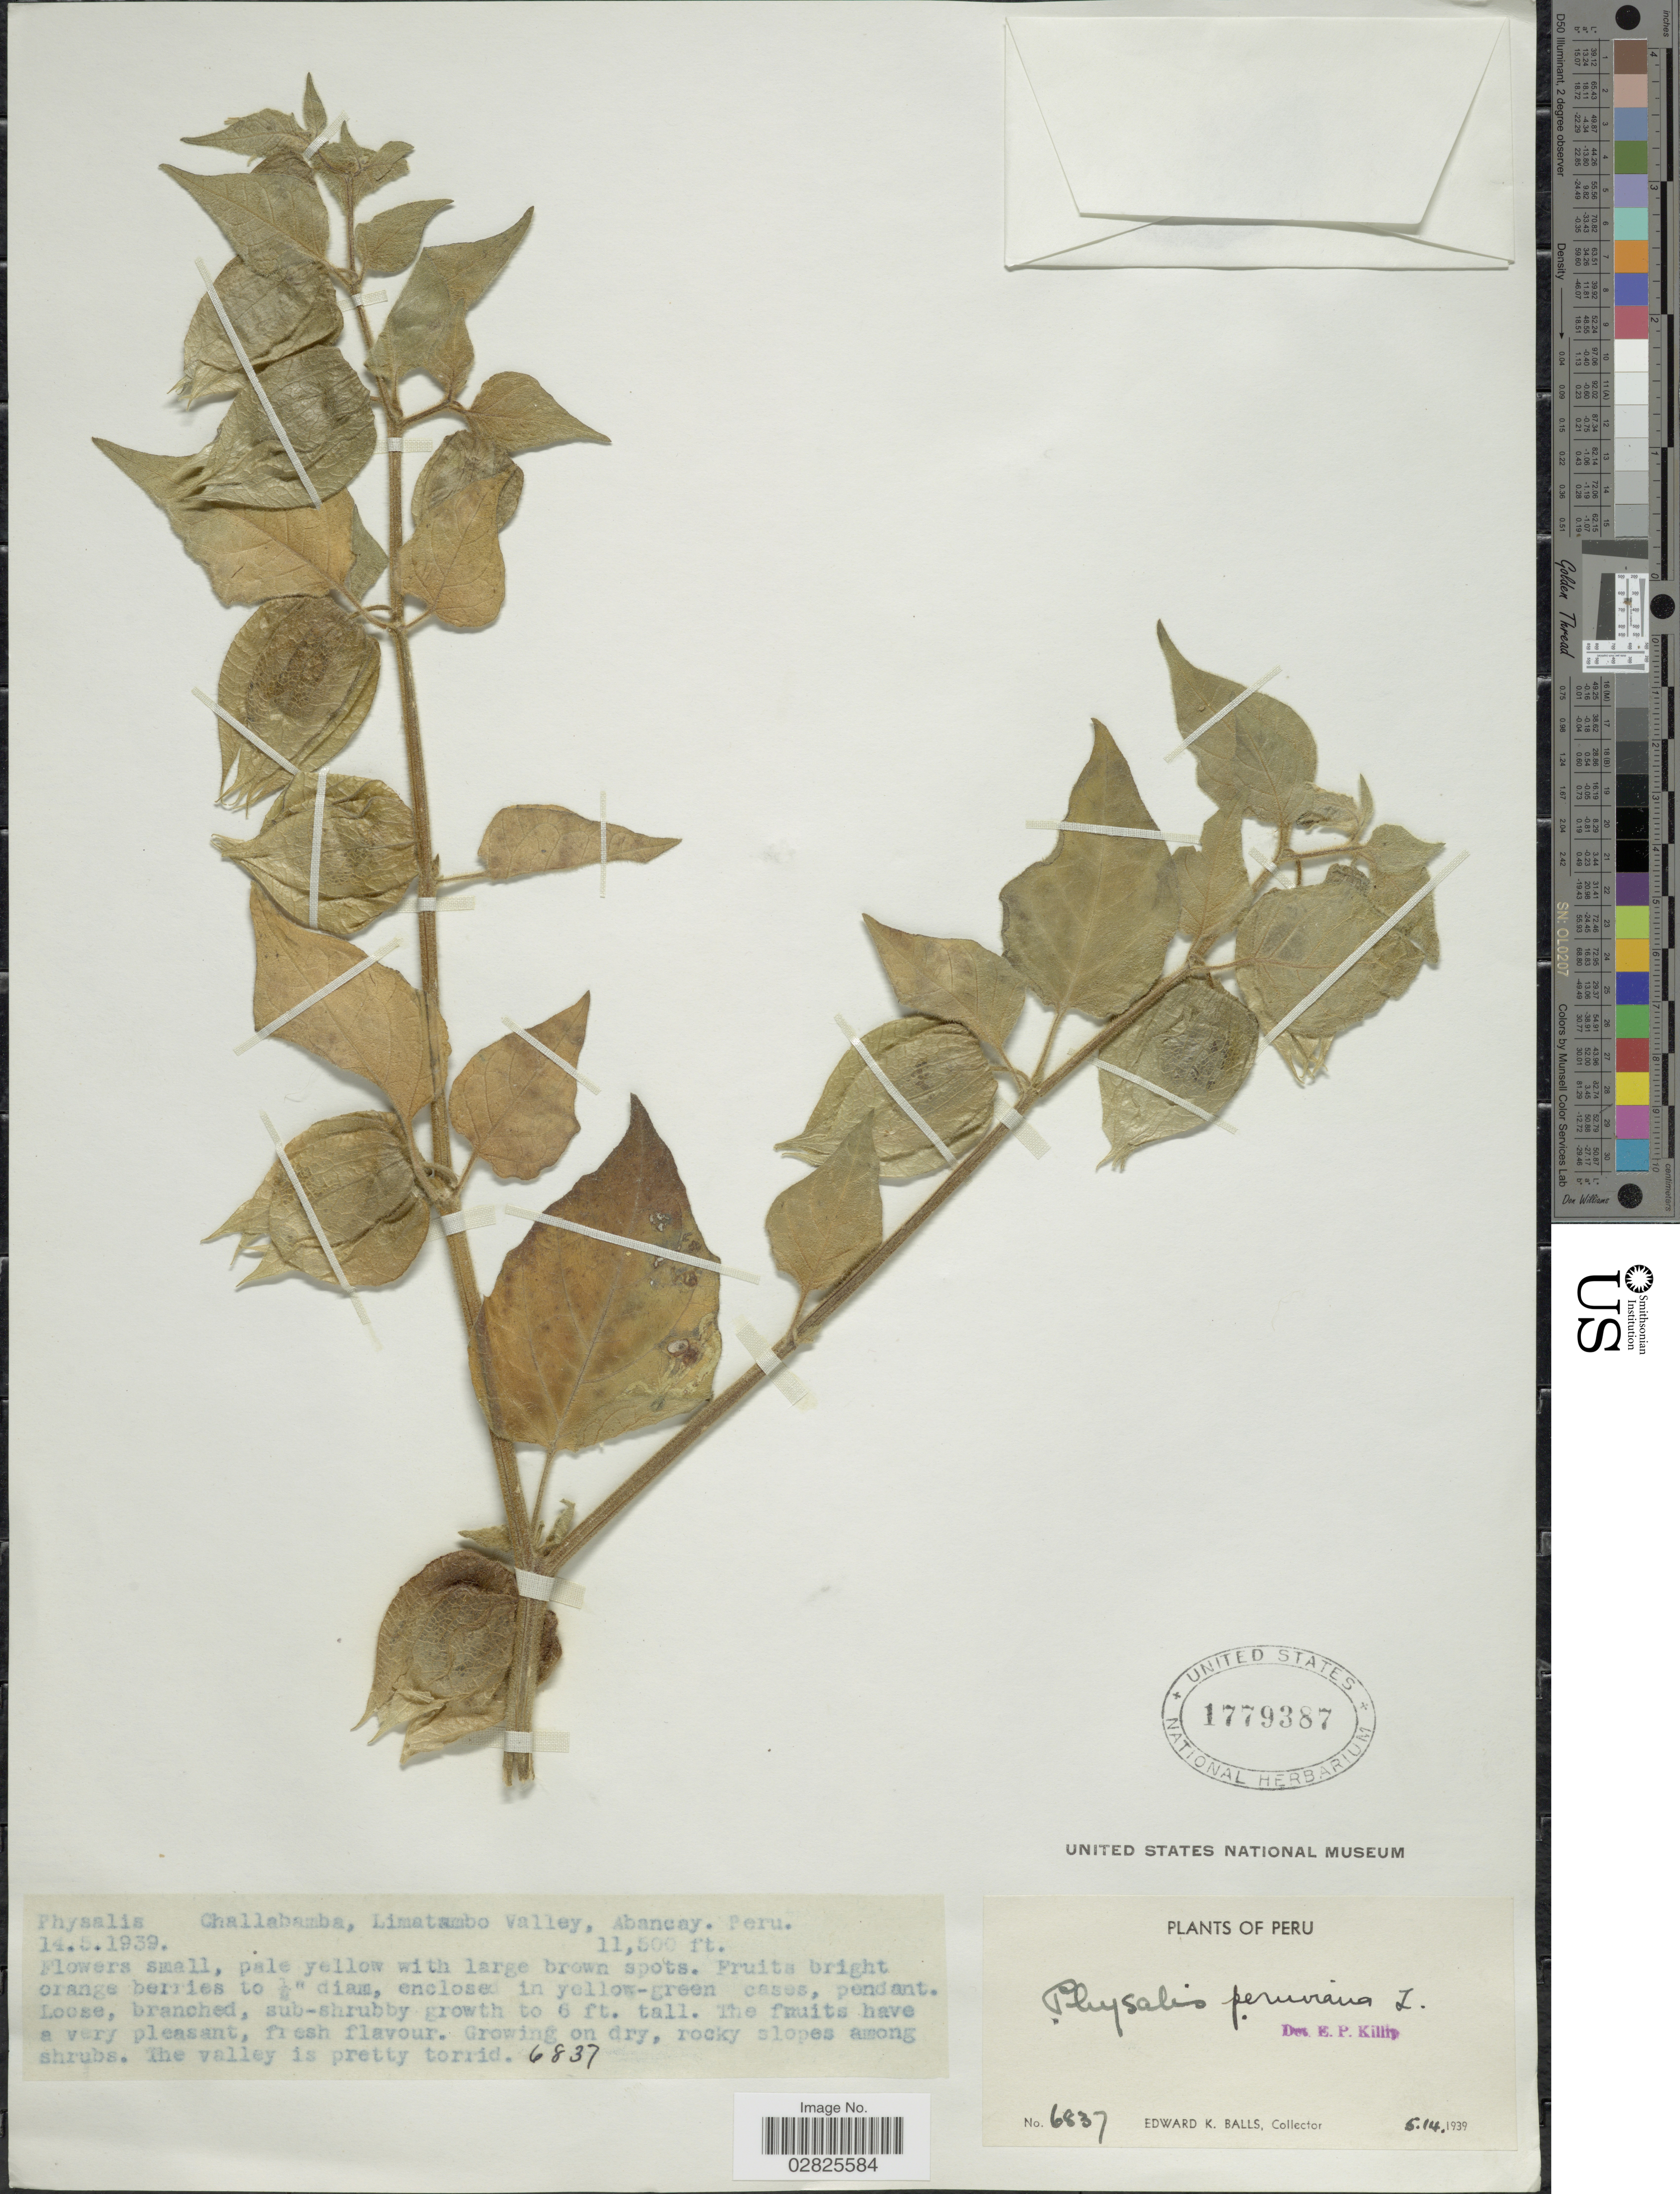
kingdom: Plantae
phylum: Tracheophyta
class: Magnoliopsida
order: Solanales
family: Solanaceae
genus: Physalis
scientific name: Physalis peruviana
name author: L.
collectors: E. K. Balls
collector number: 6837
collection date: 1939-05-14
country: Peru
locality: Challabamba, limatambo valley, Abancay.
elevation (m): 3505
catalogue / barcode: US 1779387